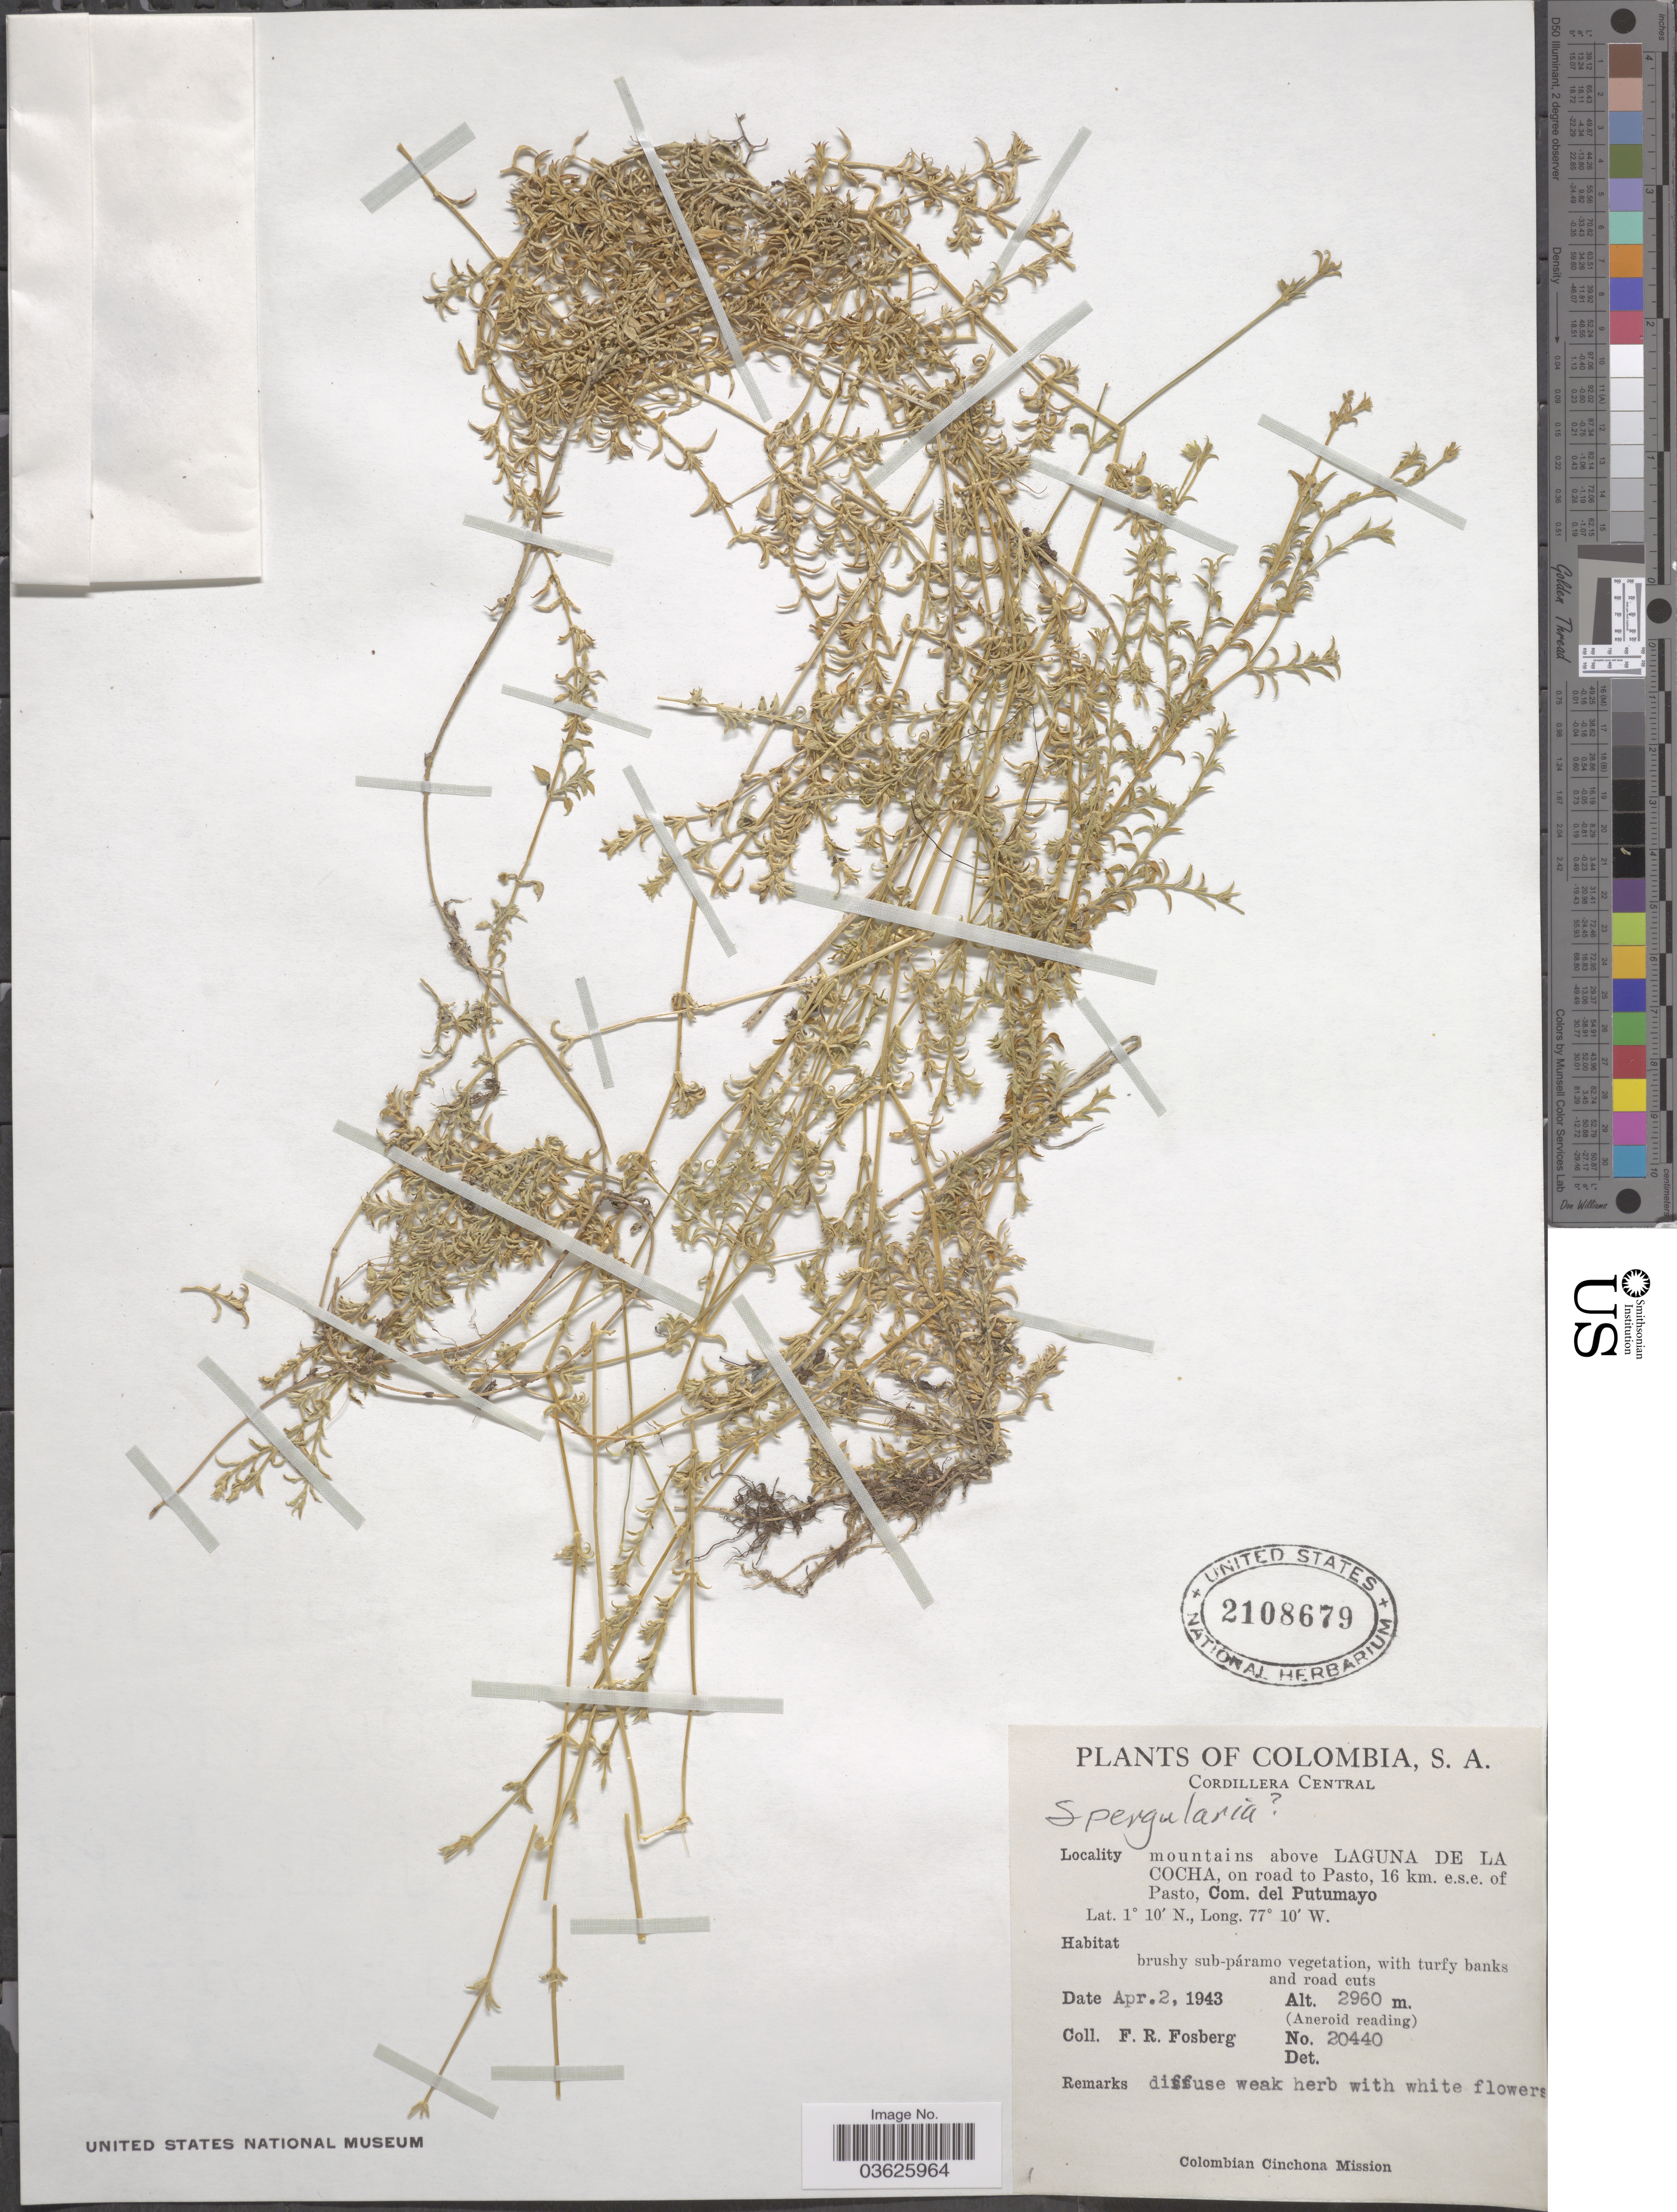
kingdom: Plantae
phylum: Tracheophyta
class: Magnoliopsida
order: Caryophyllales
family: Caryophyllaceae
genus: Spergularia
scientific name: Spergularia sp.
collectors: F. R. Fosberg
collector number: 20440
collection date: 1943-04-02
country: Colombia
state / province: Putumayo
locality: Cordillera Central. Mountains above Laguna de La Cocha, on road to Pasto, 16 km. e.s.e of Pasto, Com. del Putumayo.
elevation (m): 2960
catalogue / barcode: US 2108679